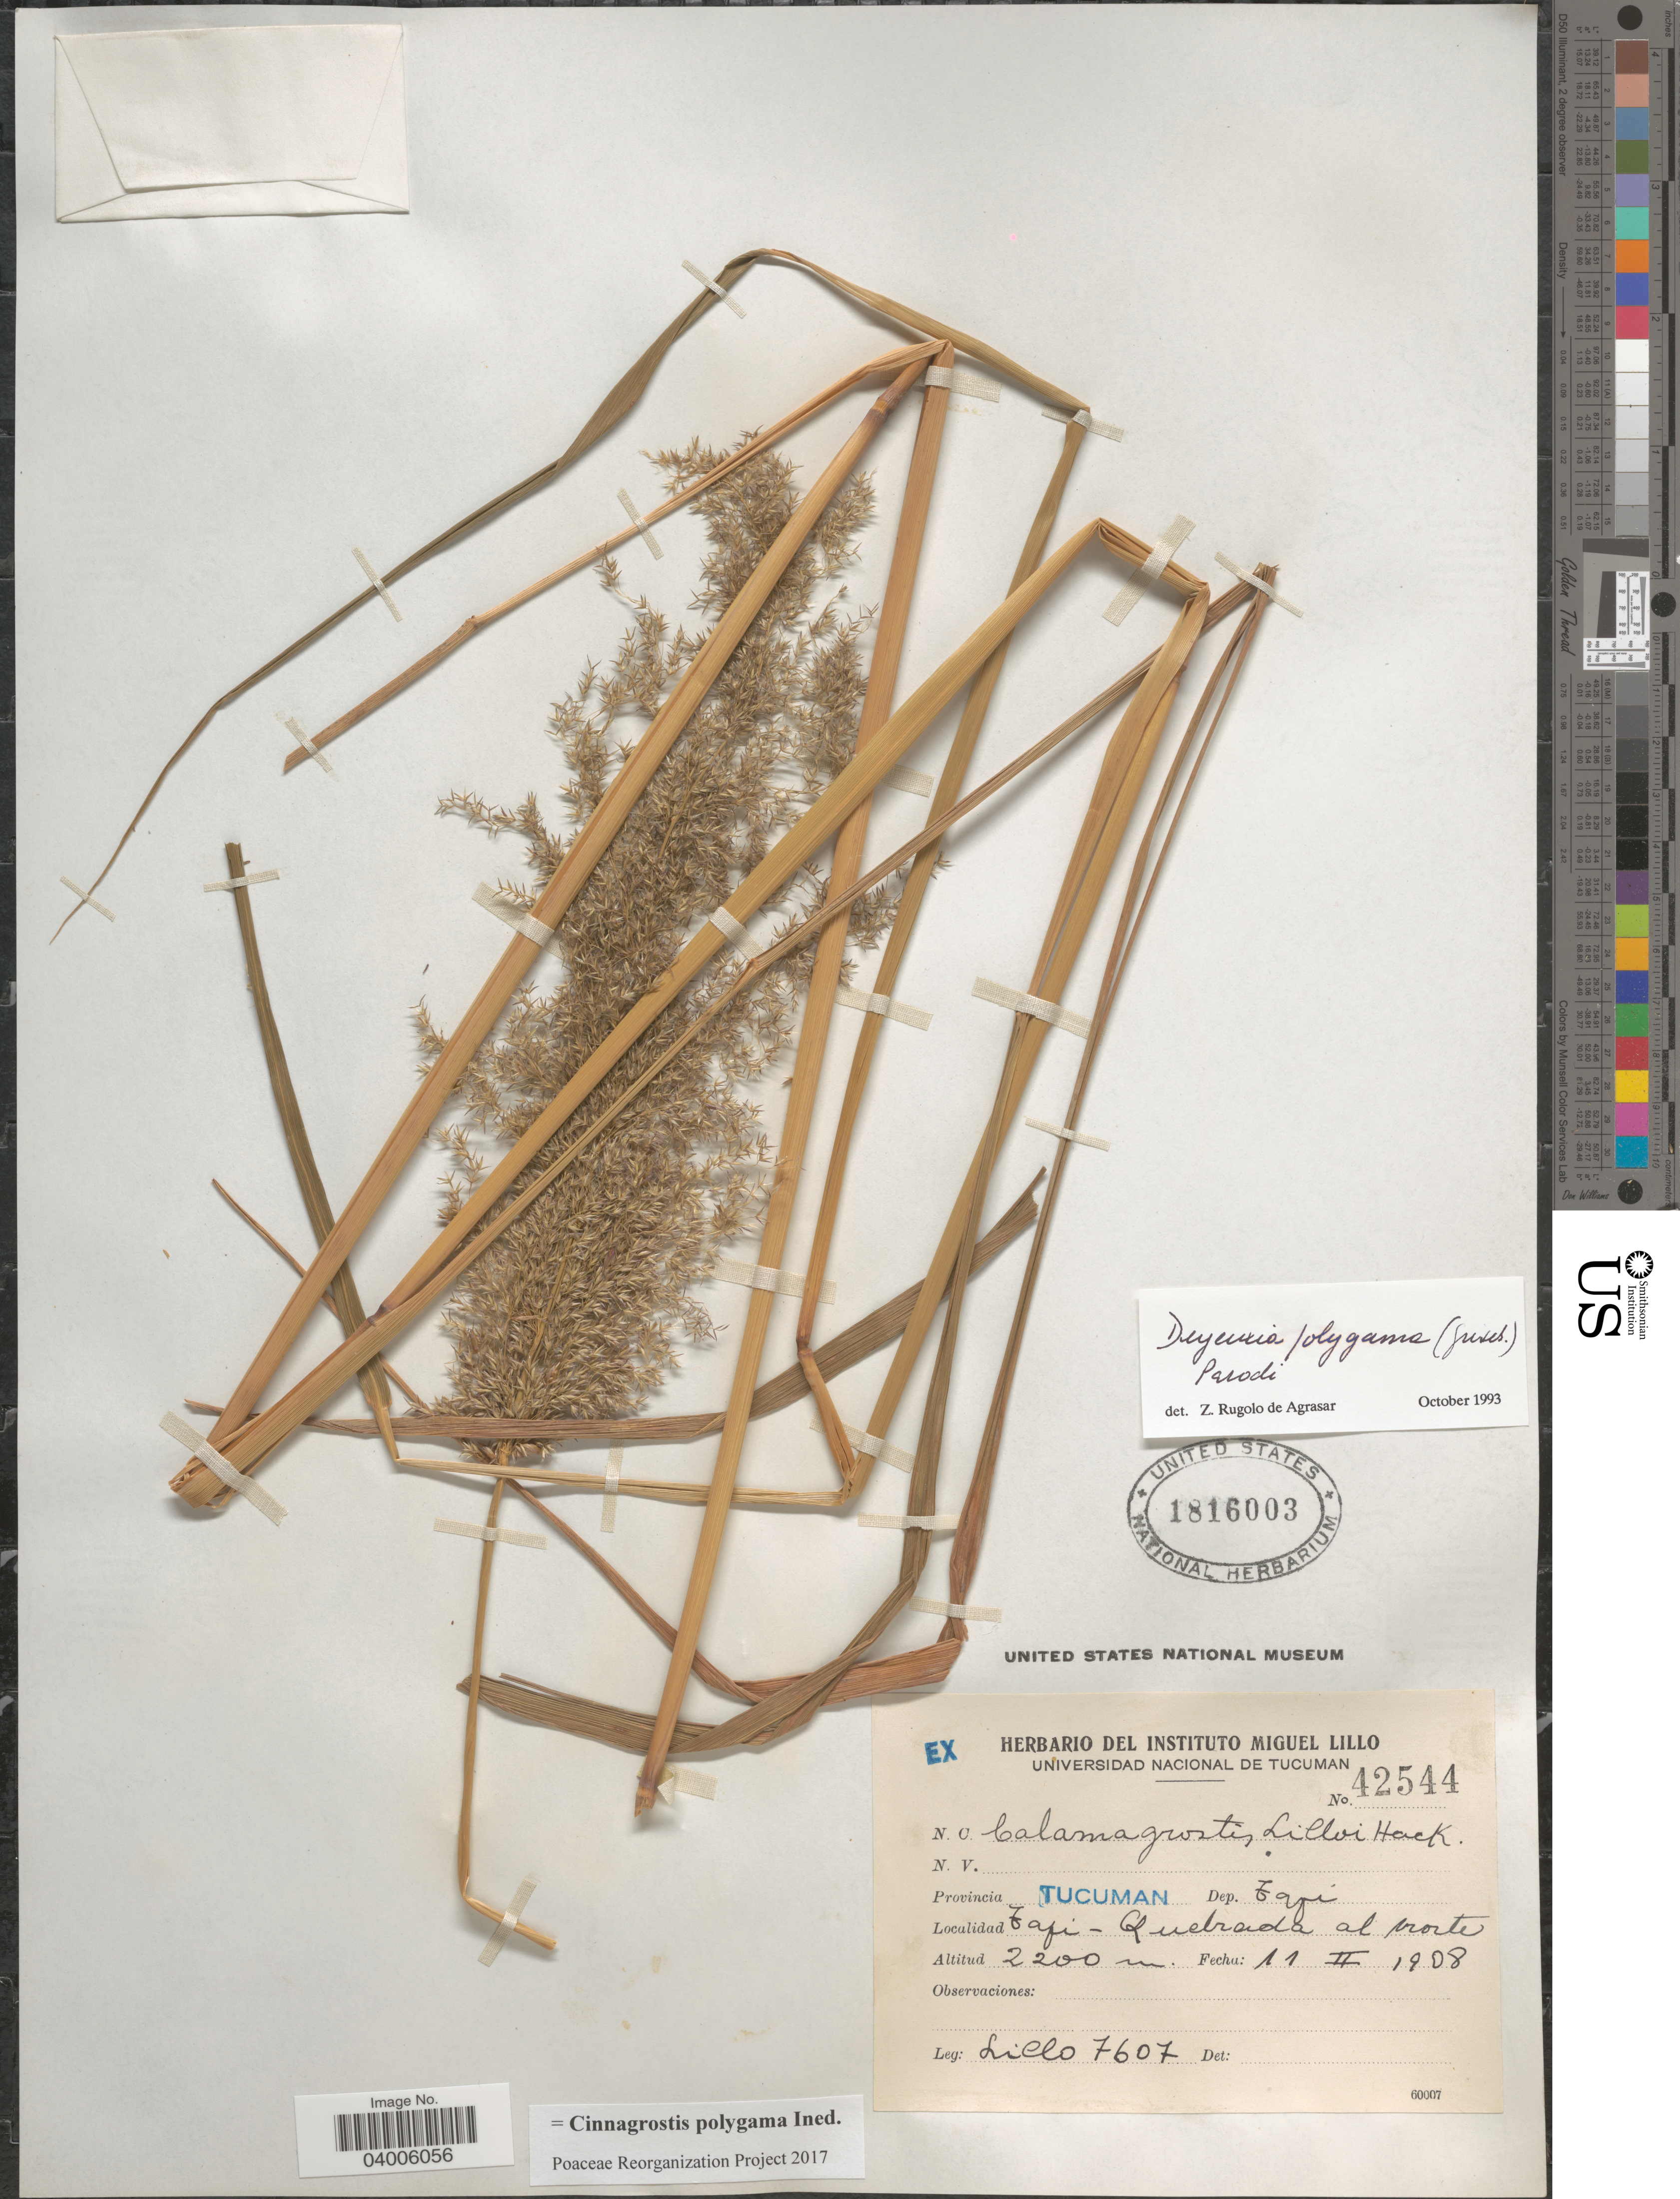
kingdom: Plantae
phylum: Tracheophyta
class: Liliopsida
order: Poales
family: Poaceae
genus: Cinnagrostis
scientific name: Cinnagrostis polygama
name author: Griseb.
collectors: M. Lillo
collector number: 7607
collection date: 1908-02-11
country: Argentina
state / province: Tucuman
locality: Dep. Tafi. Tafi-Quebrada del norte.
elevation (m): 2200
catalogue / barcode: US 1816003